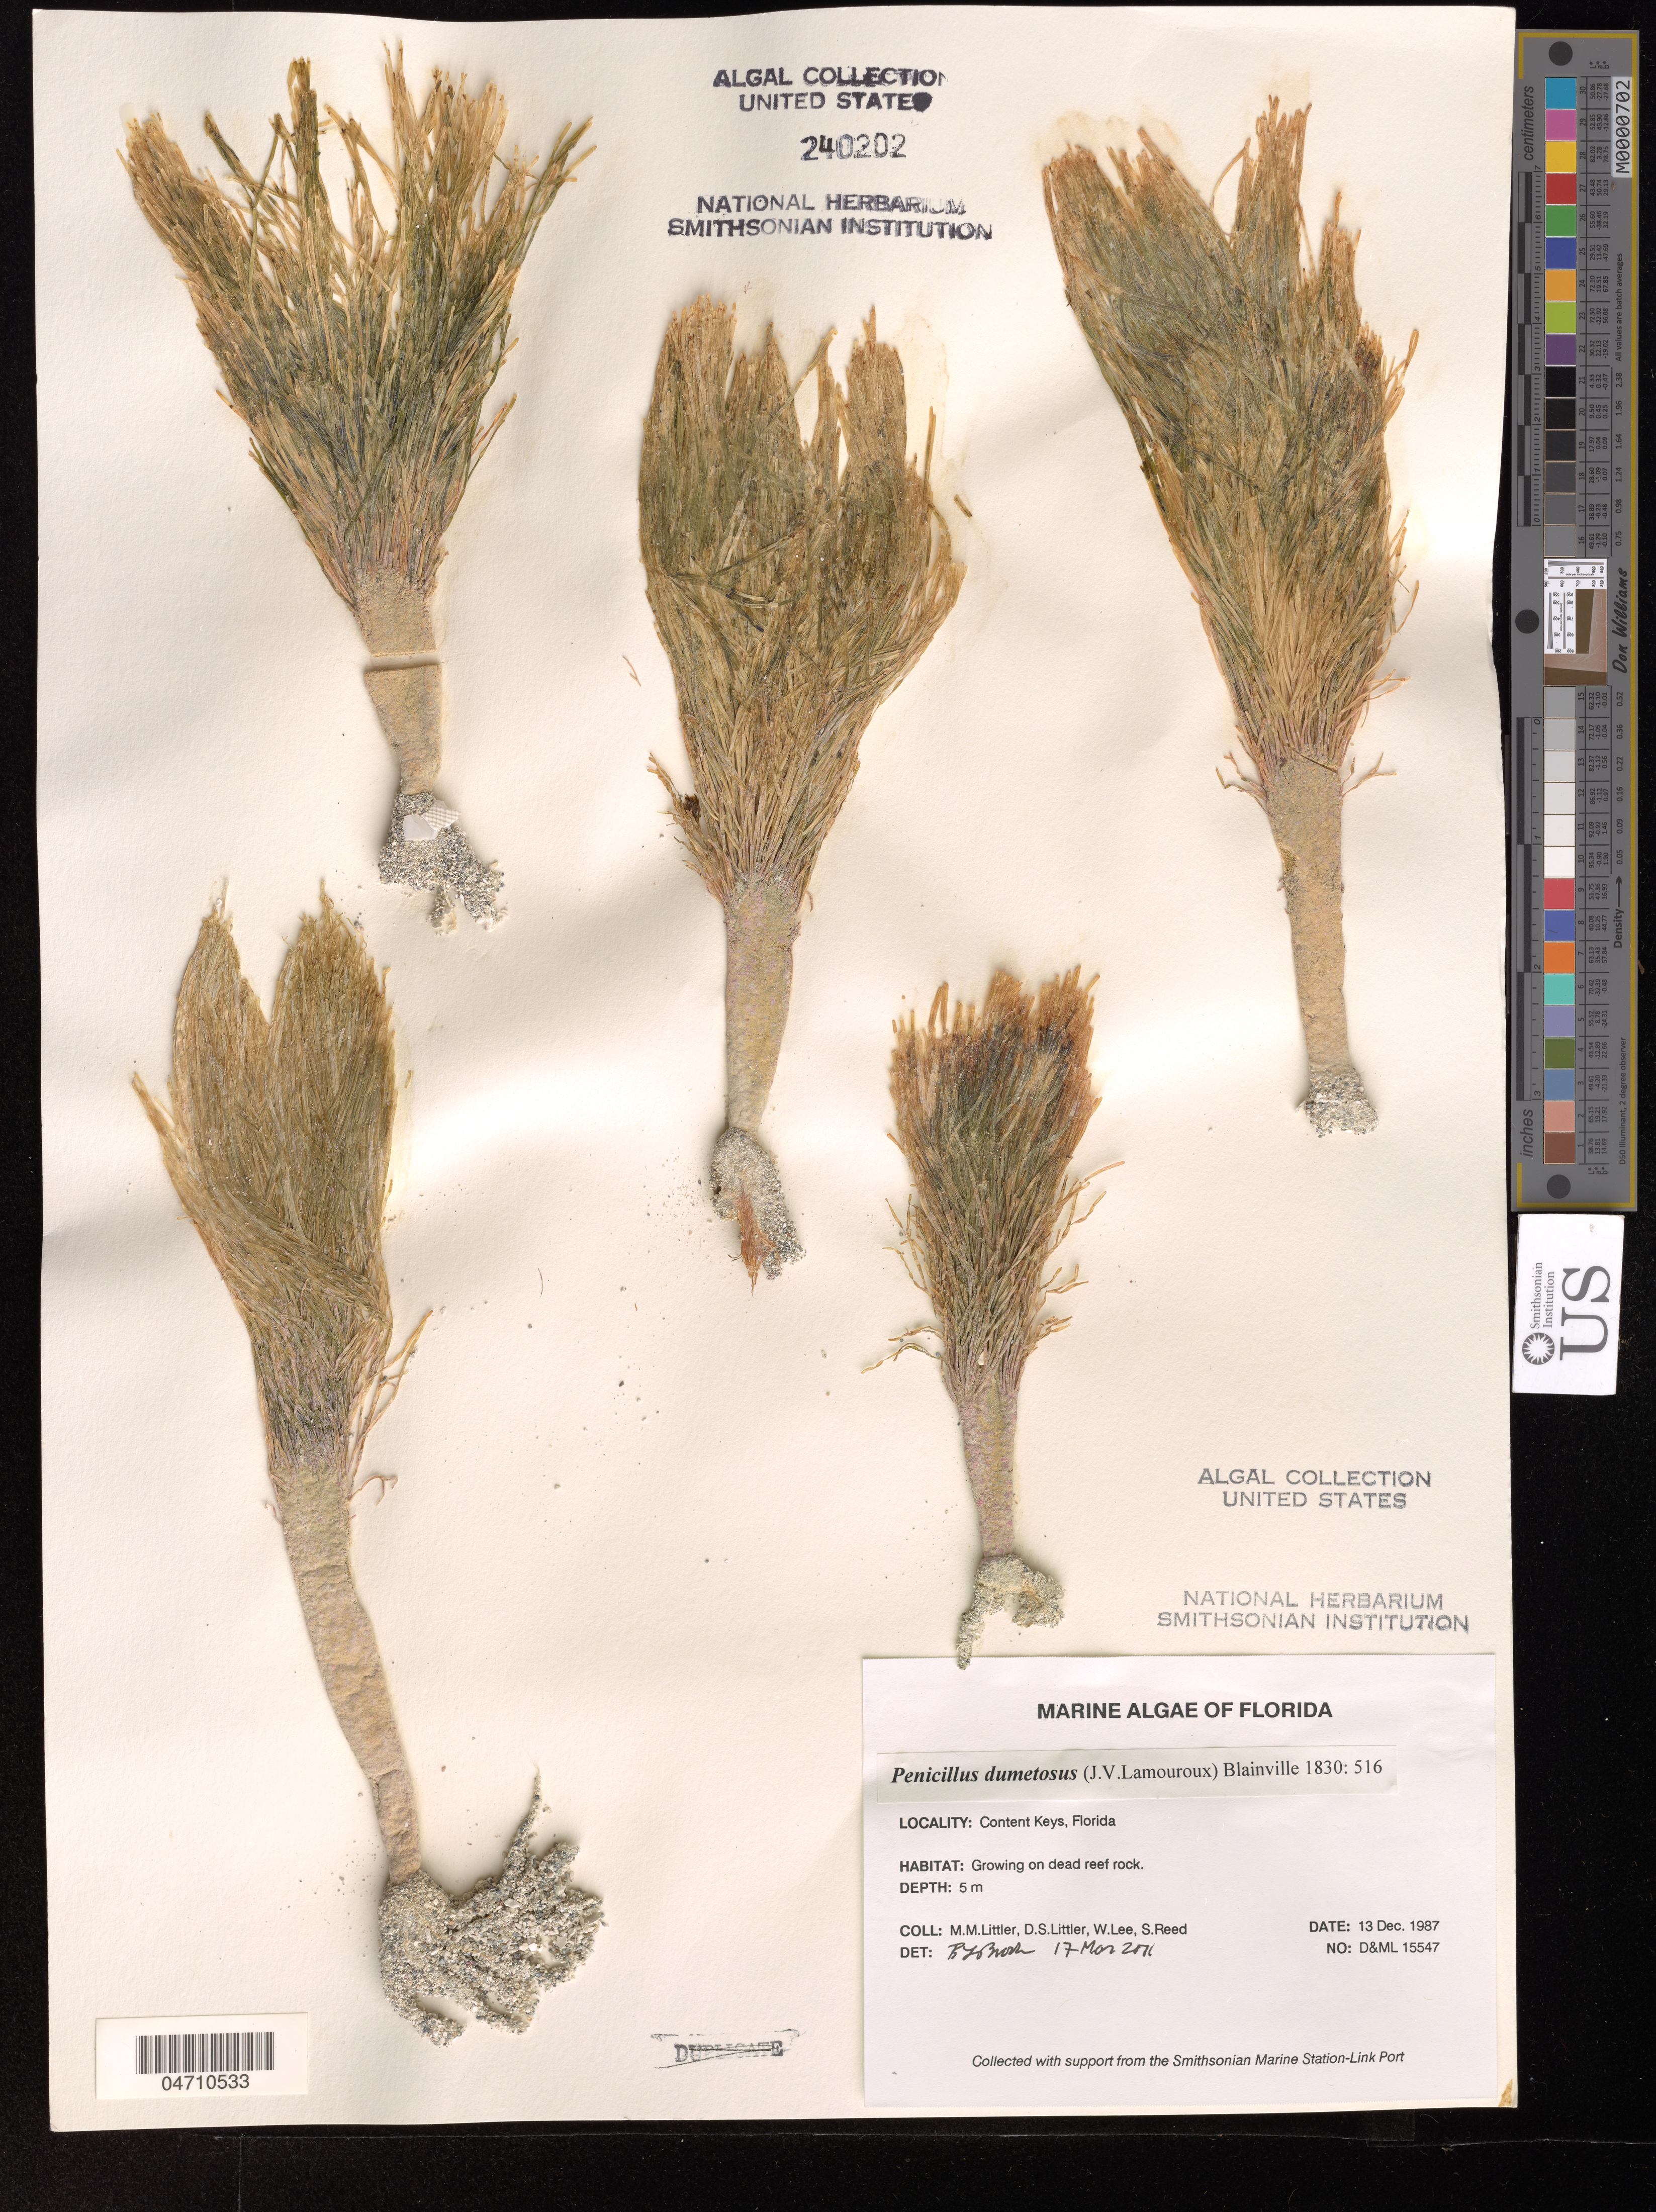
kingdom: Plantae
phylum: Chlorophyta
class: Ulvophyceae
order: Bryopsidales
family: Udoteaceae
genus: Penicillus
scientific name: Penicillus dumetosus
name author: (J.V.Lamouroux) Blainville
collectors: D. S. Littler, W. Lee & S. Reed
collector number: D&ML 15547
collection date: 1987-12-13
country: United States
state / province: Florida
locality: Content Keys.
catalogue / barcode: US 240202